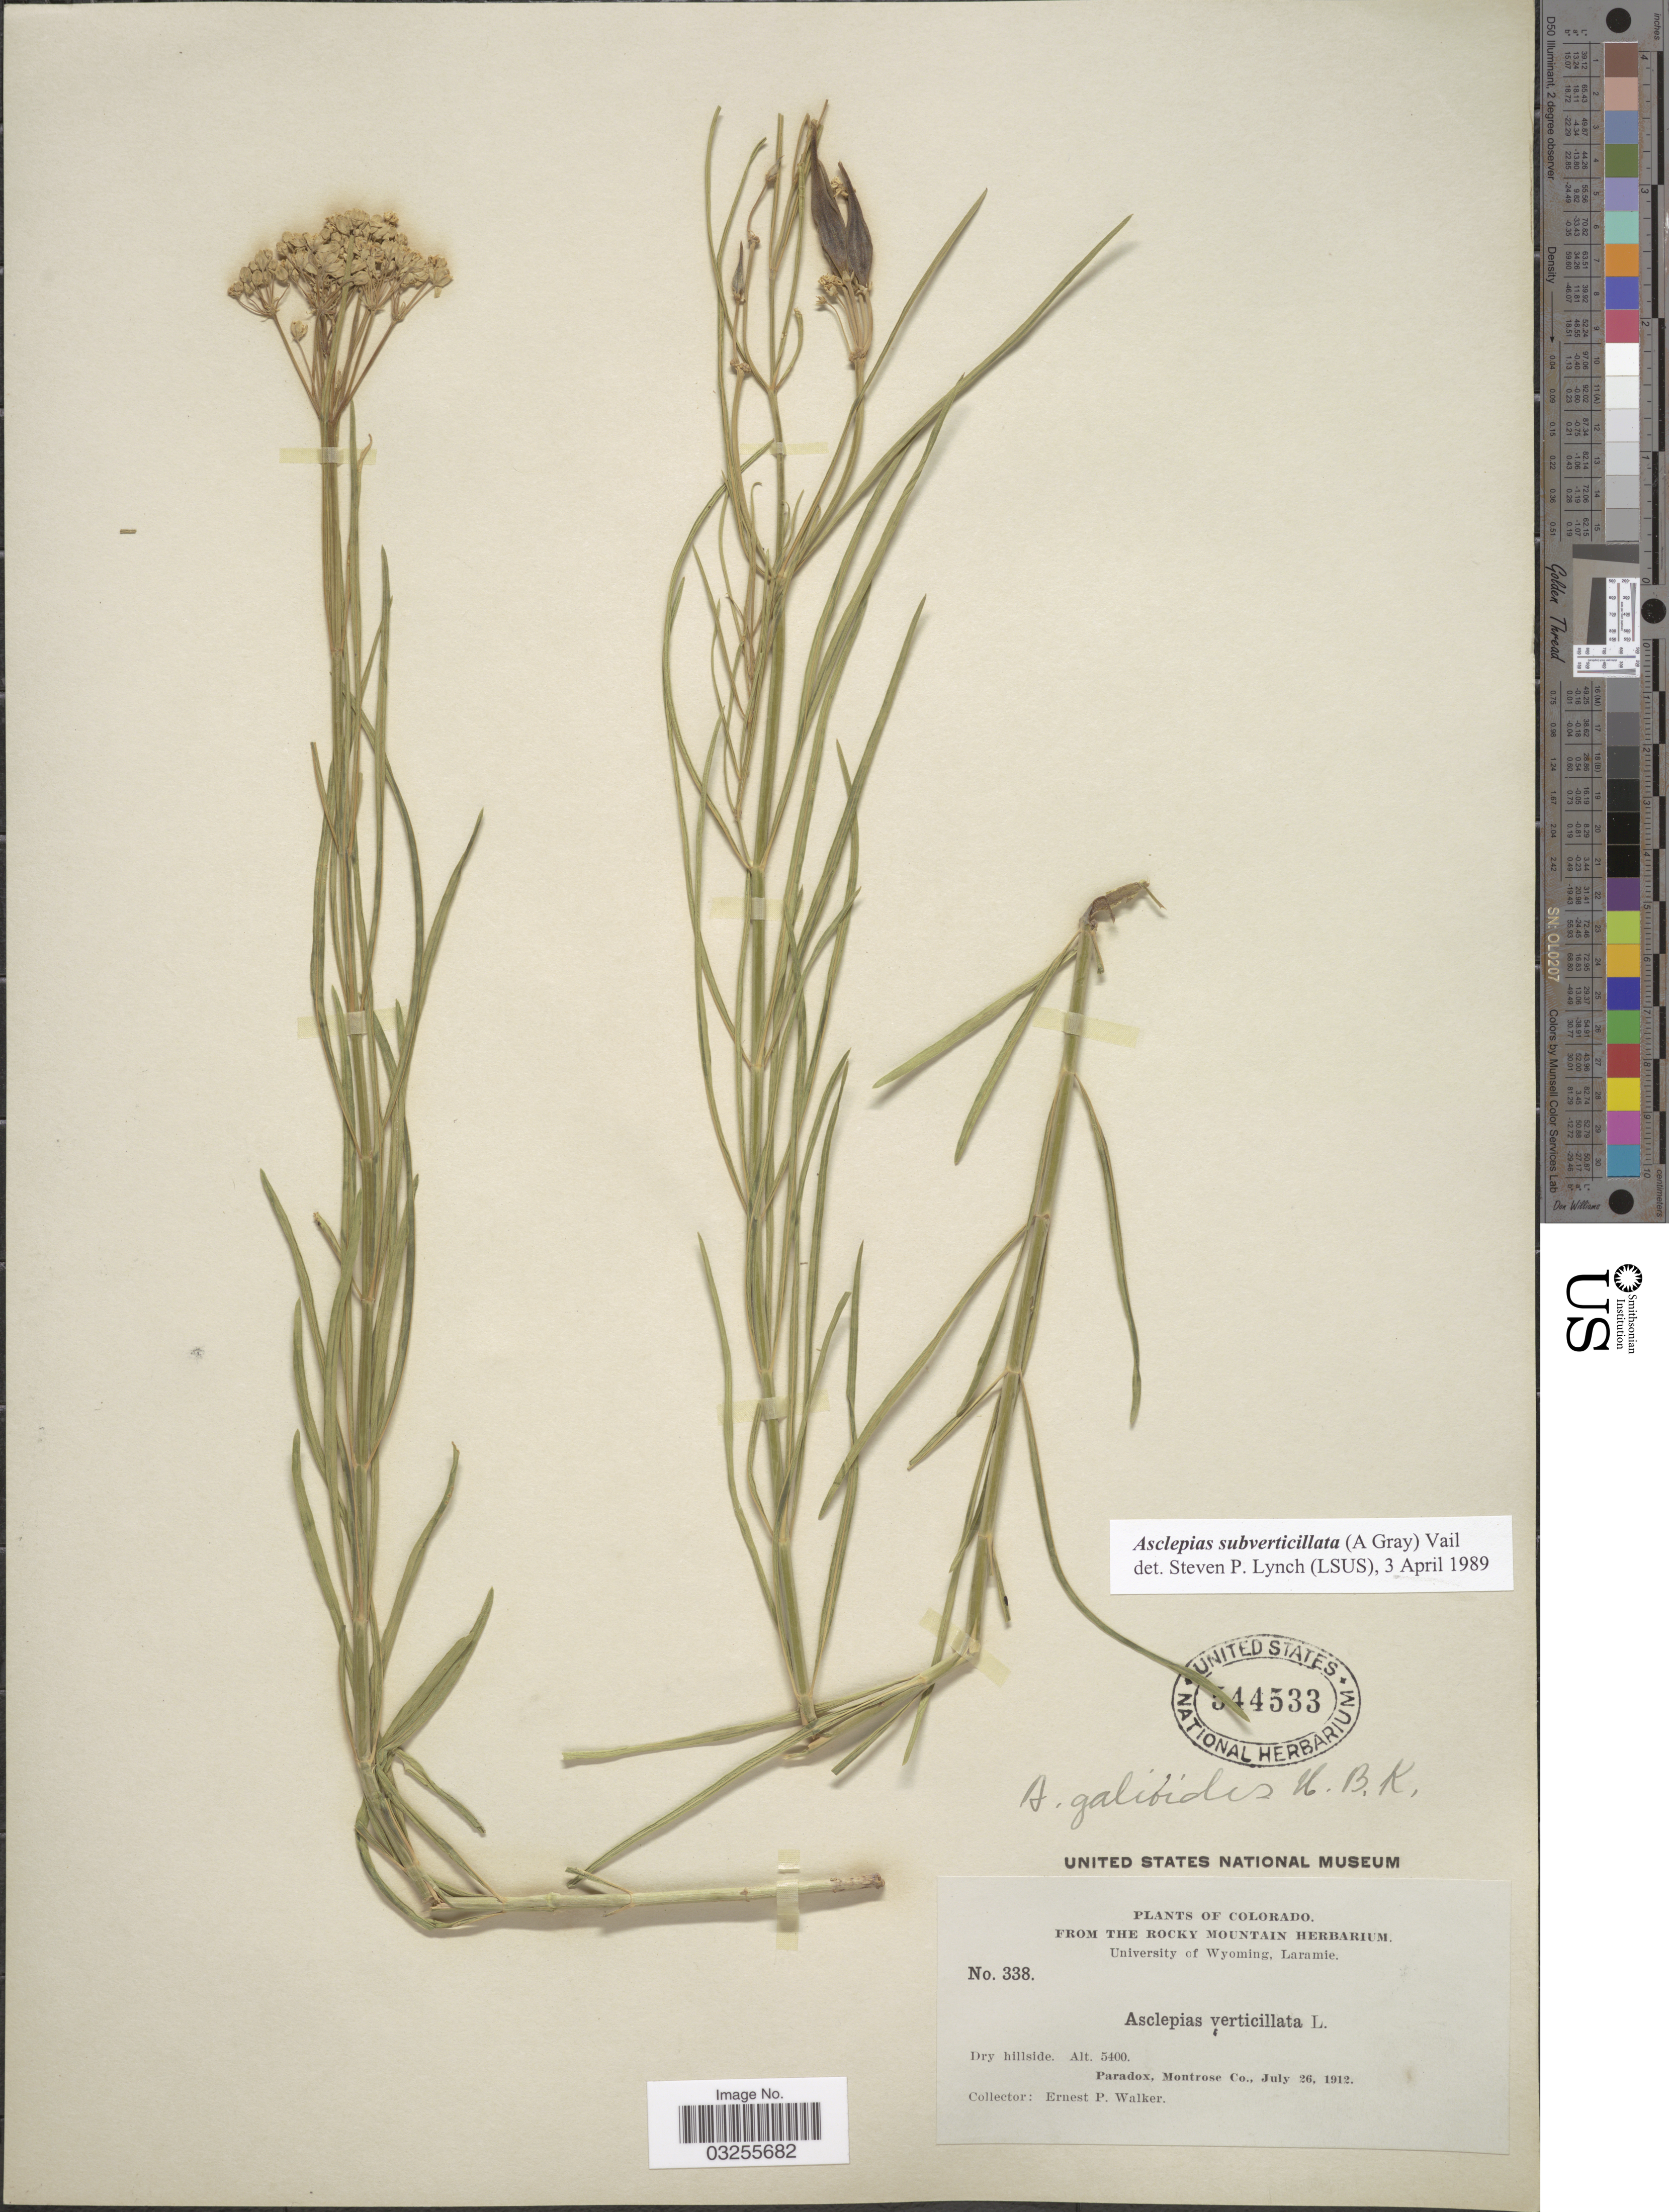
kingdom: Plantae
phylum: Tracheophyta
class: Magnoliopsida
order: Gentianales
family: Apocynaceae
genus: Asclepias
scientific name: Asclepias subverticillata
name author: (A. Gray) Vail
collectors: E. P. Walker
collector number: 338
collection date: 1912-07-26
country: United States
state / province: Colorado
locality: Paradox, Montrose Co.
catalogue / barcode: US 544533